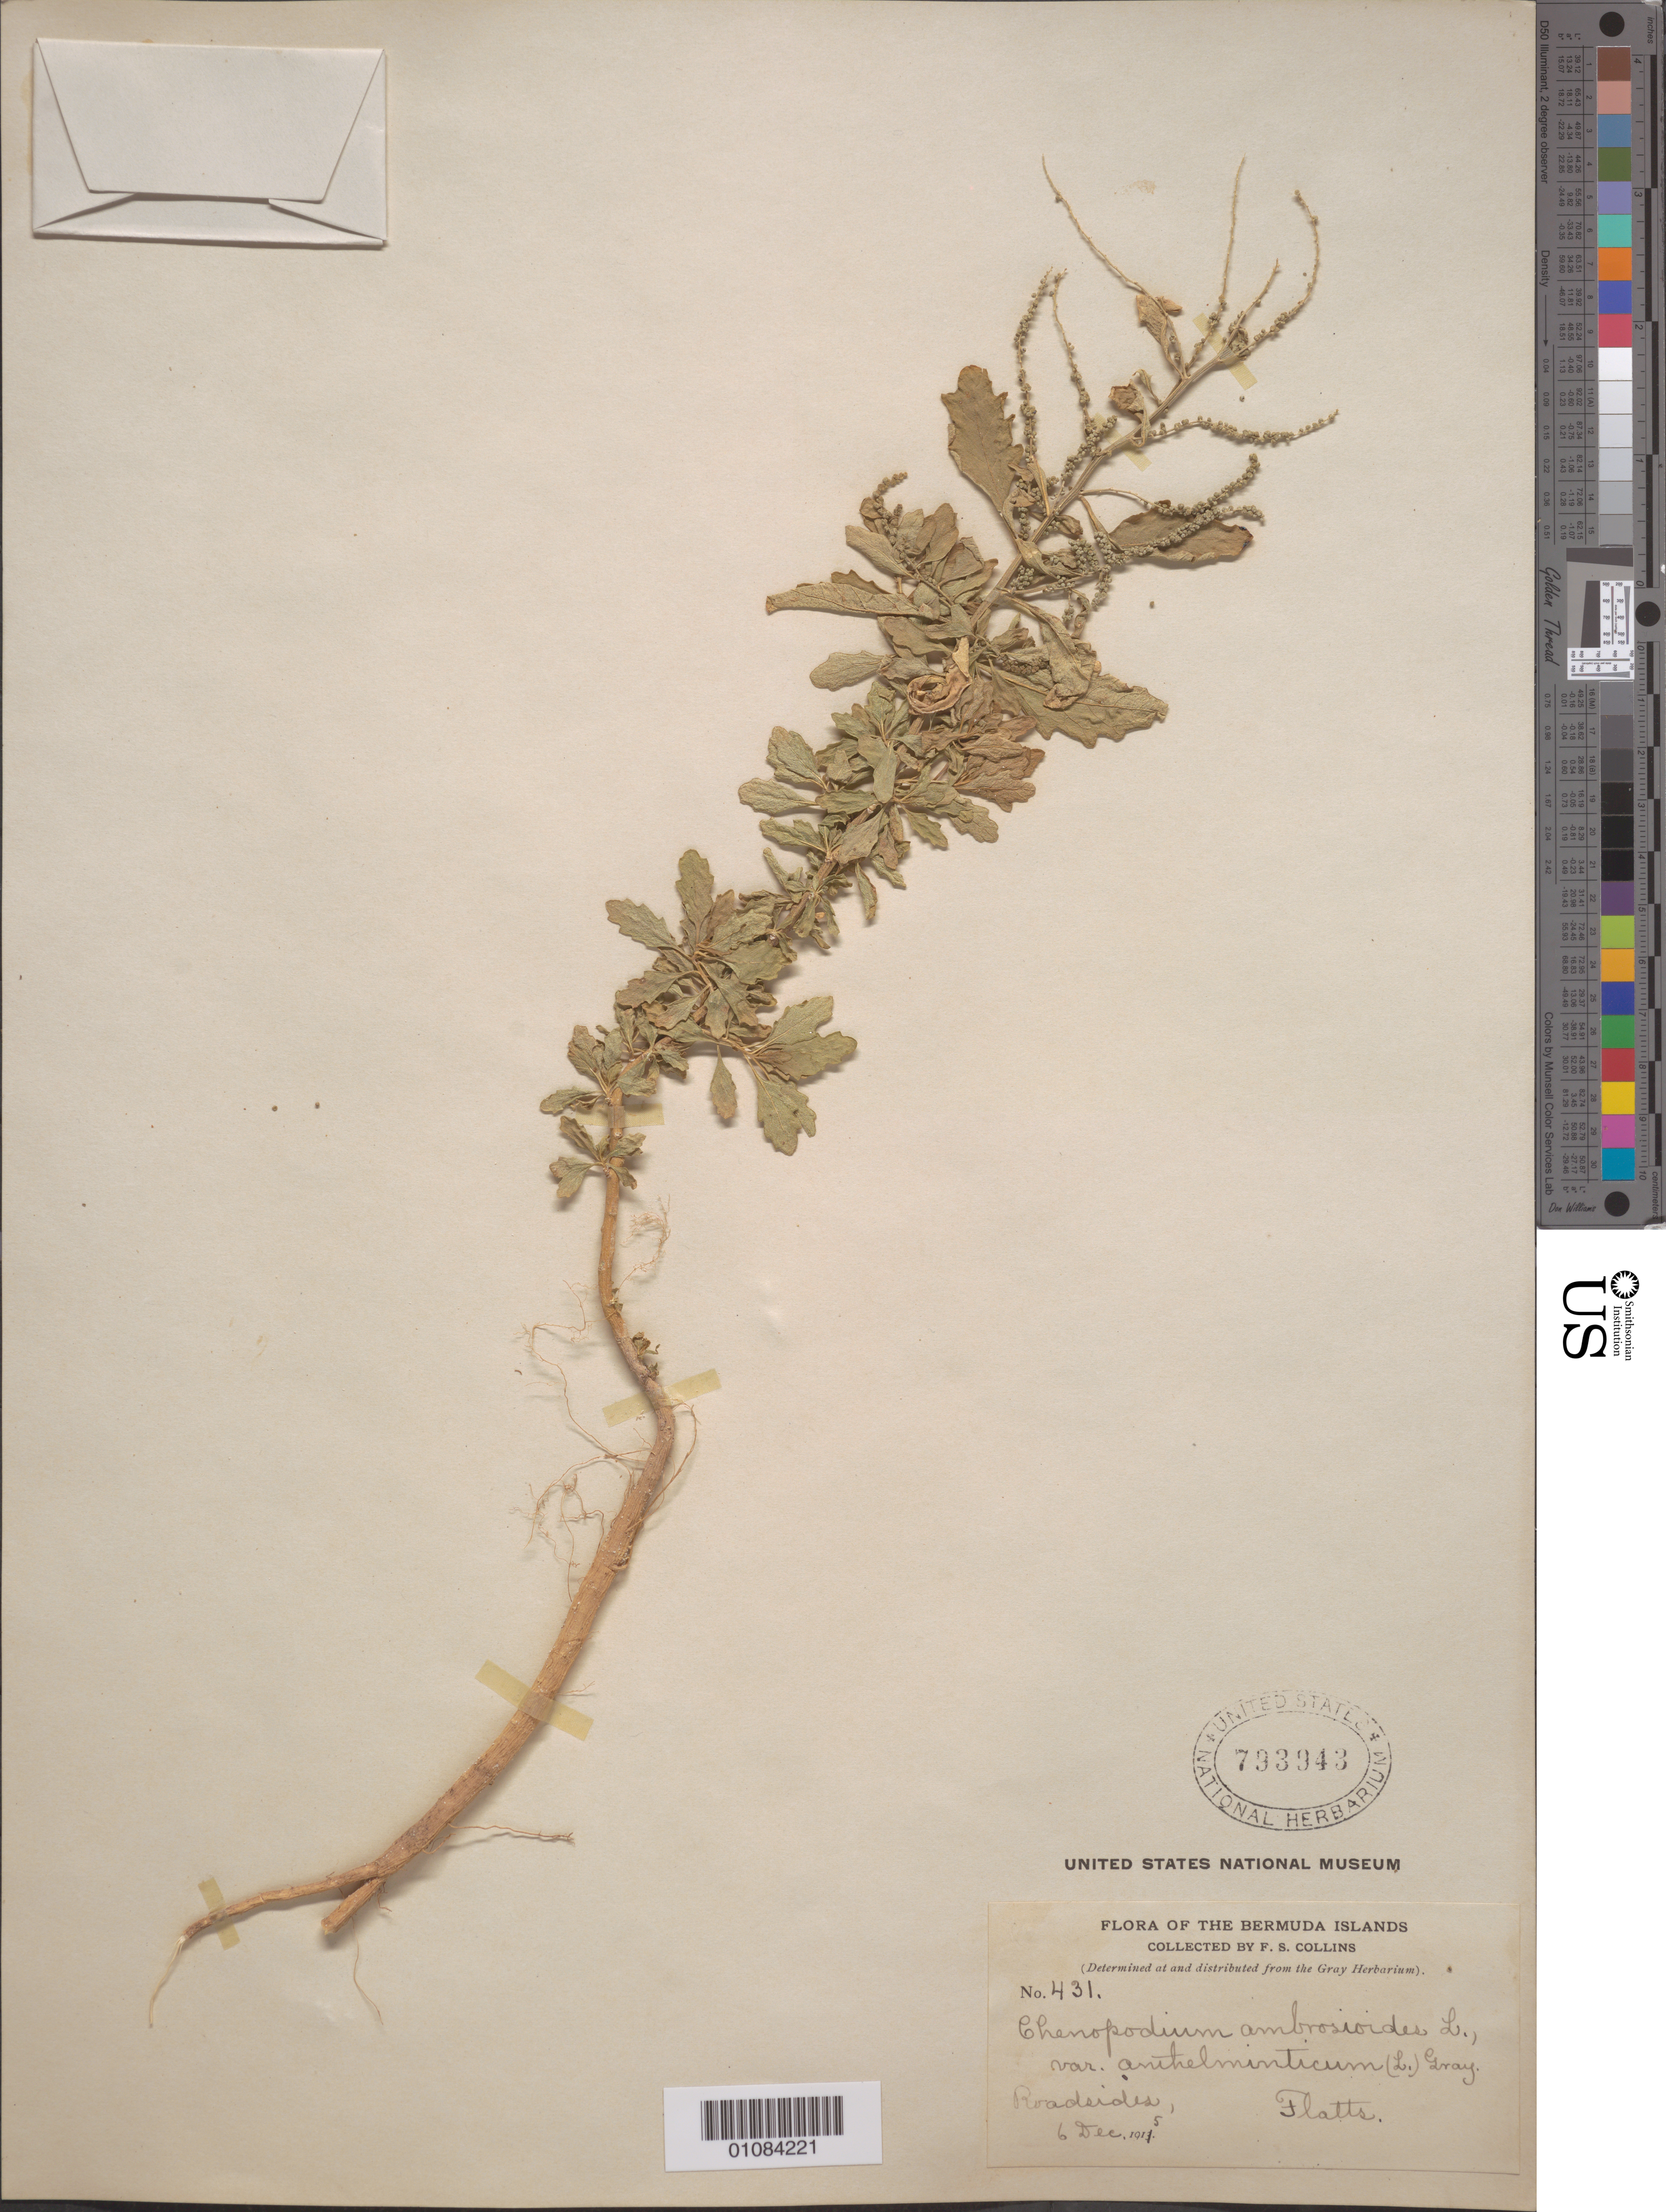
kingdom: Plantae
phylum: Tracheophyta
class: Magnoliopsida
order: Caryophyllales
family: Amaranthaceae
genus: Chenopodium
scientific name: Chenopodium ambrosioides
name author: L.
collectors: F. Collins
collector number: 431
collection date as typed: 06 Dec 1911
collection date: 1911-12-06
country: Bermuda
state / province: Hamilton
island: Bermuda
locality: Flatts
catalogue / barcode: US 793943